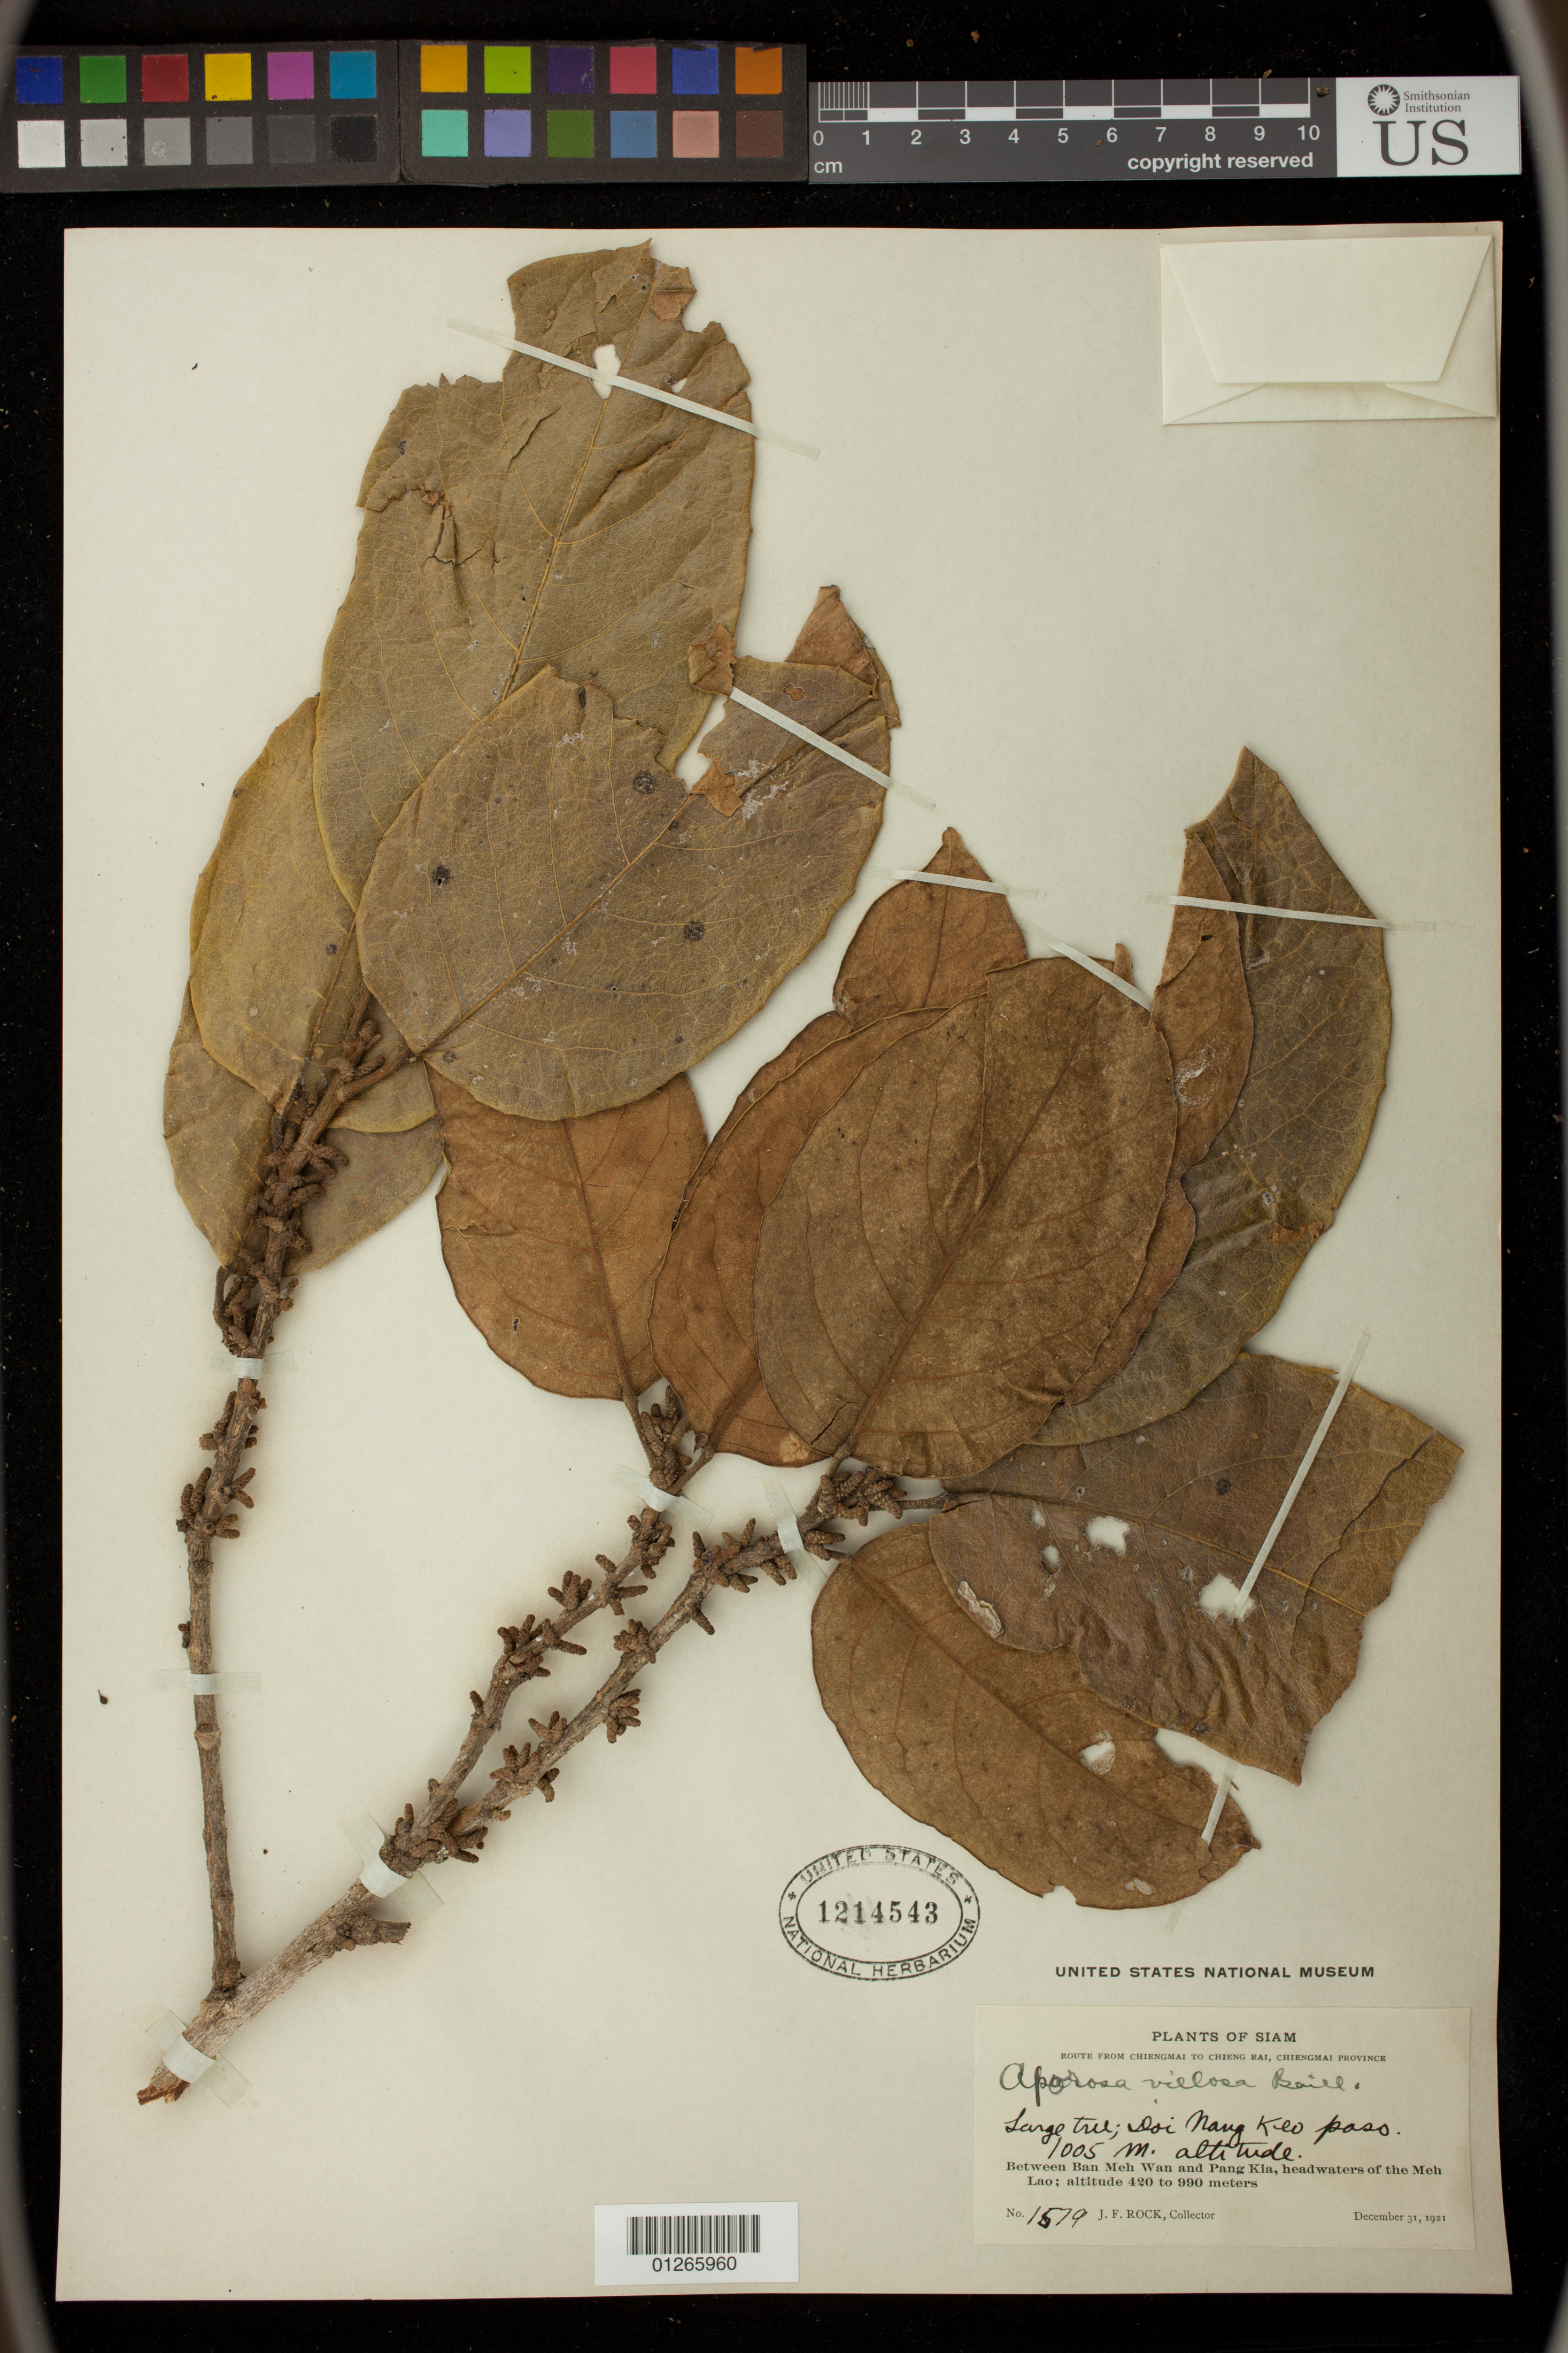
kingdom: Plantae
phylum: Tracheophyta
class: Magnoliopsida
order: Malpighiales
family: Phyllanthaceae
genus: Aporosa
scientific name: Aporosa octandra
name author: (Buch.-Ham. & D. Don) Vickery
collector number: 1579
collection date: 1921-12-31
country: Thailand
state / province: Chiang Mai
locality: Route from Chiengmai to Chieng Rai, Chiengmai Province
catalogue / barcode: US 1214543